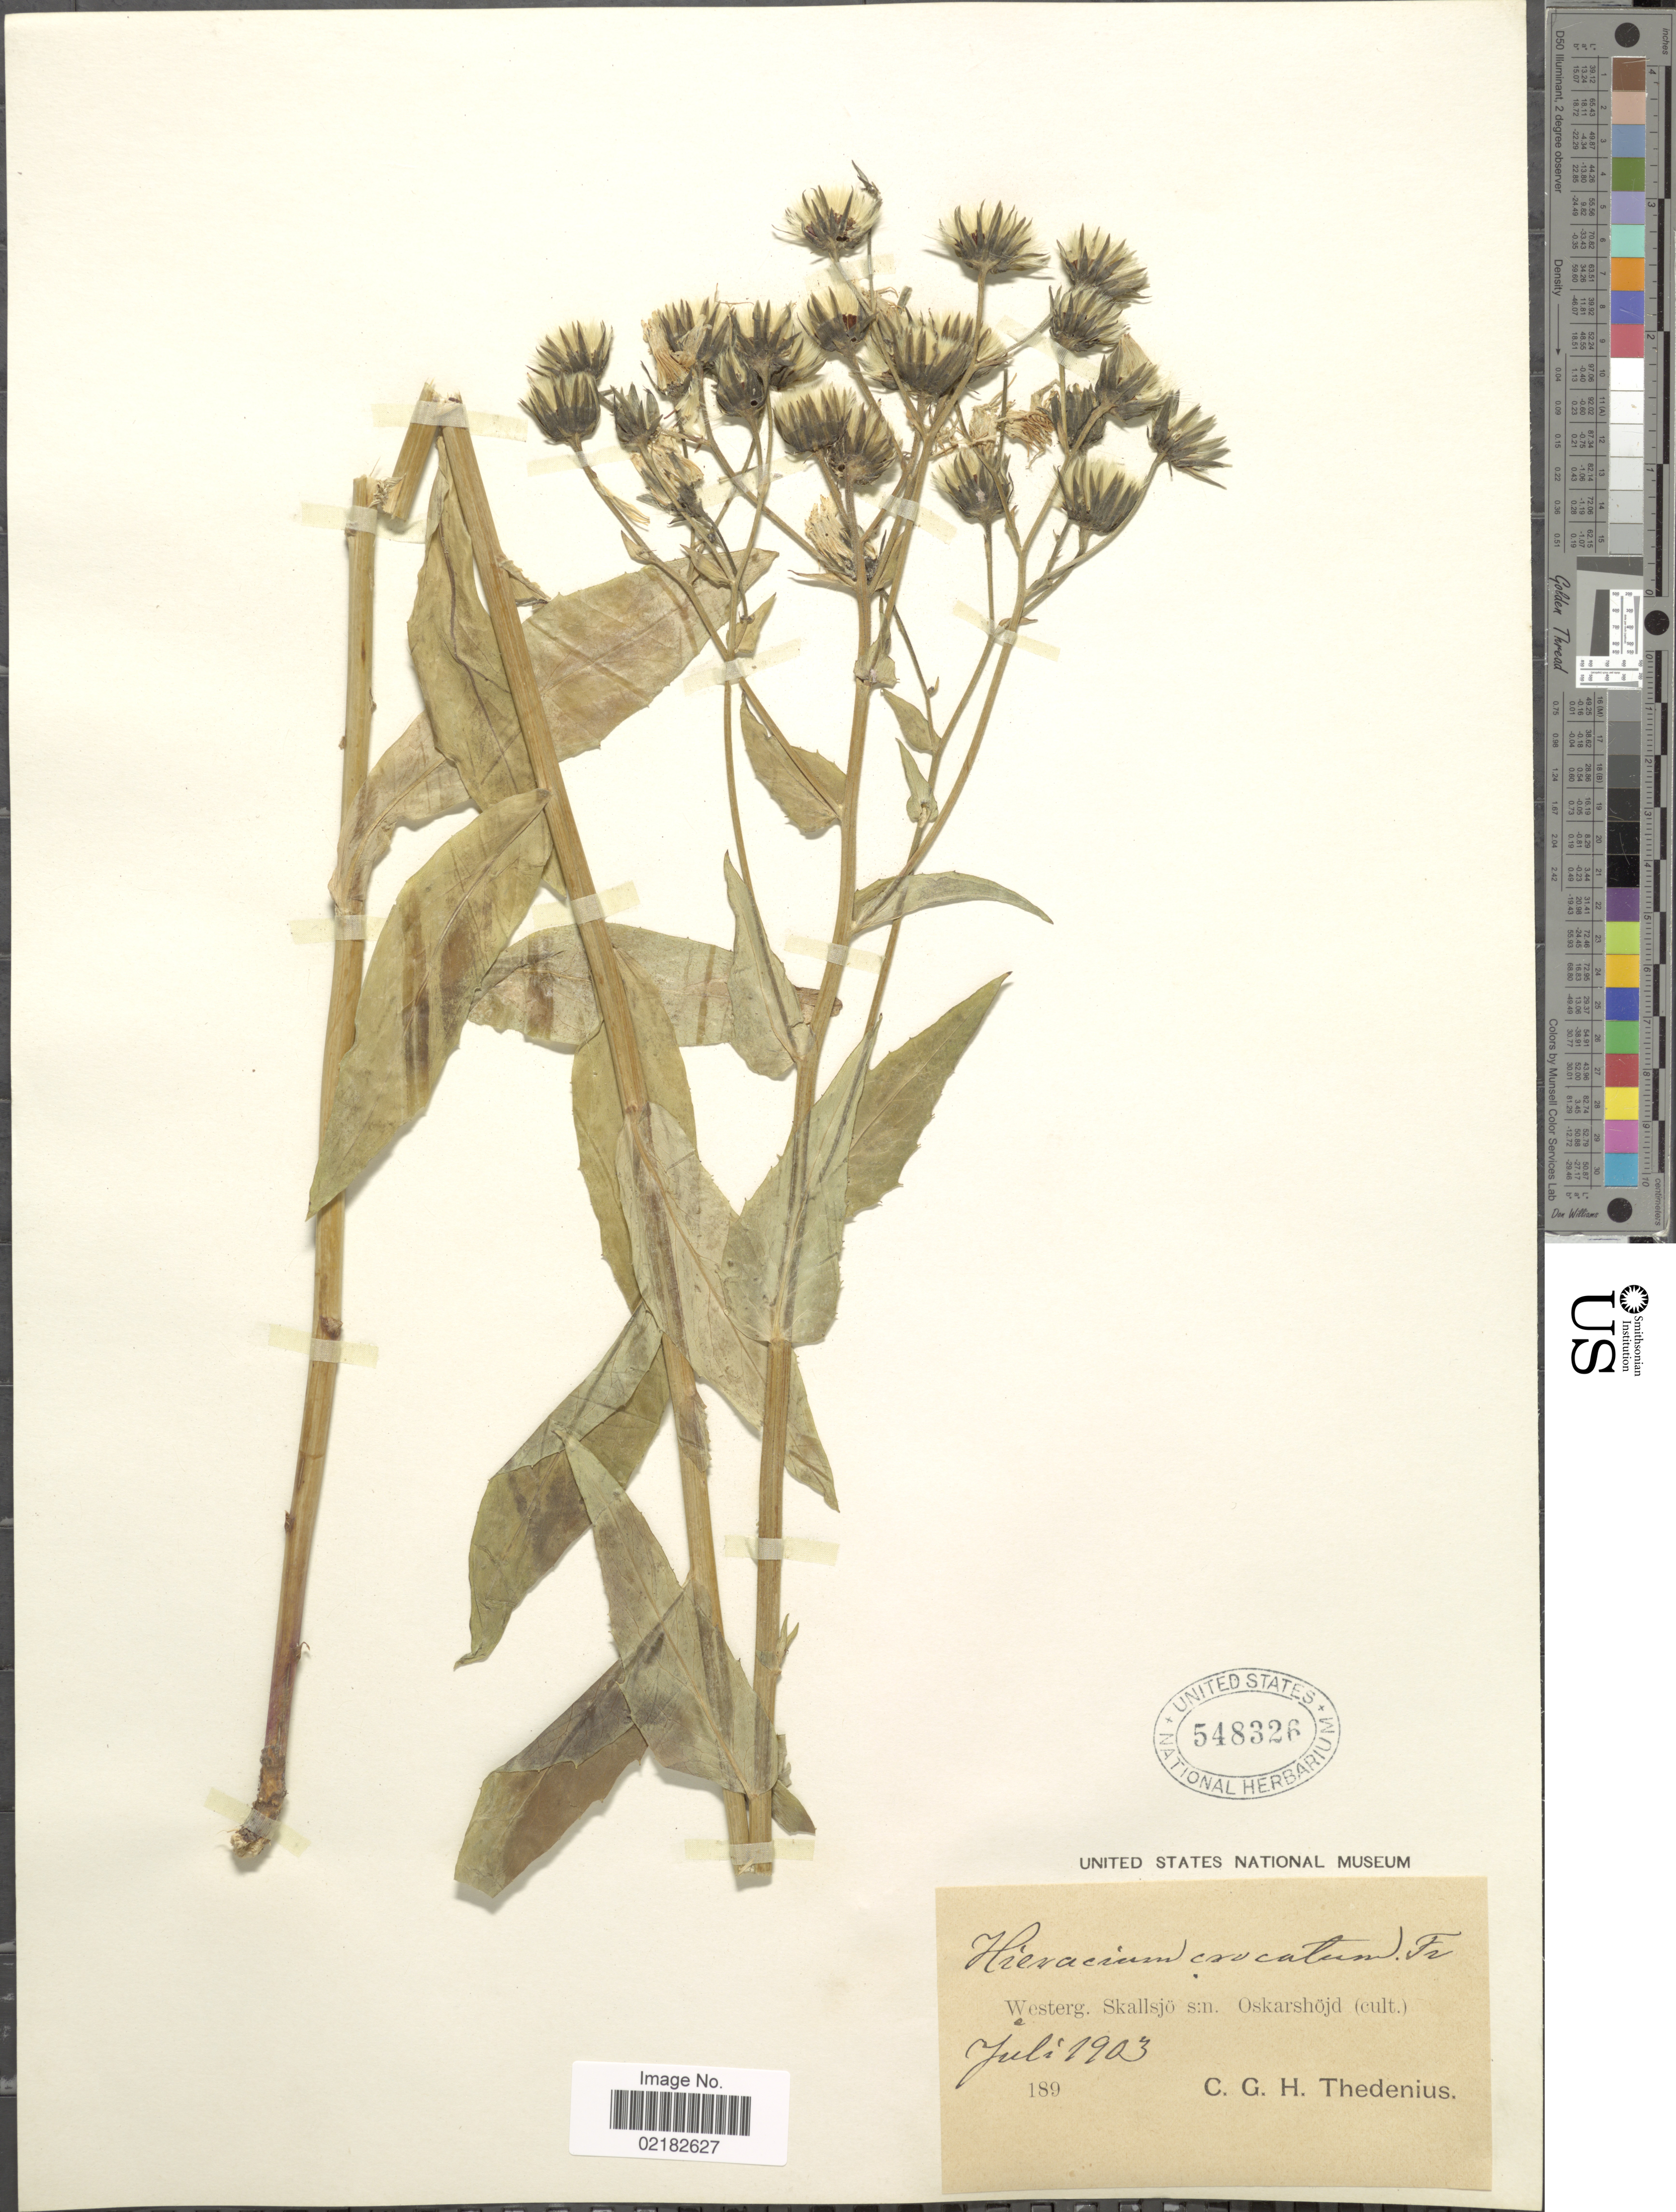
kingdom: Plantae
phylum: Tracheophyta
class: Magnoliopsida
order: Asterales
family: Asteraceae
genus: Hieracium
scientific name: Hieracium crocatum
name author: Fr.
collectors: C. Thedenius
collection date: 1903-07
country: Sweden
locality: Westerg. Skallsjo s:n. Oskarshojd (cult.)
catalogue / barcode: US 548326